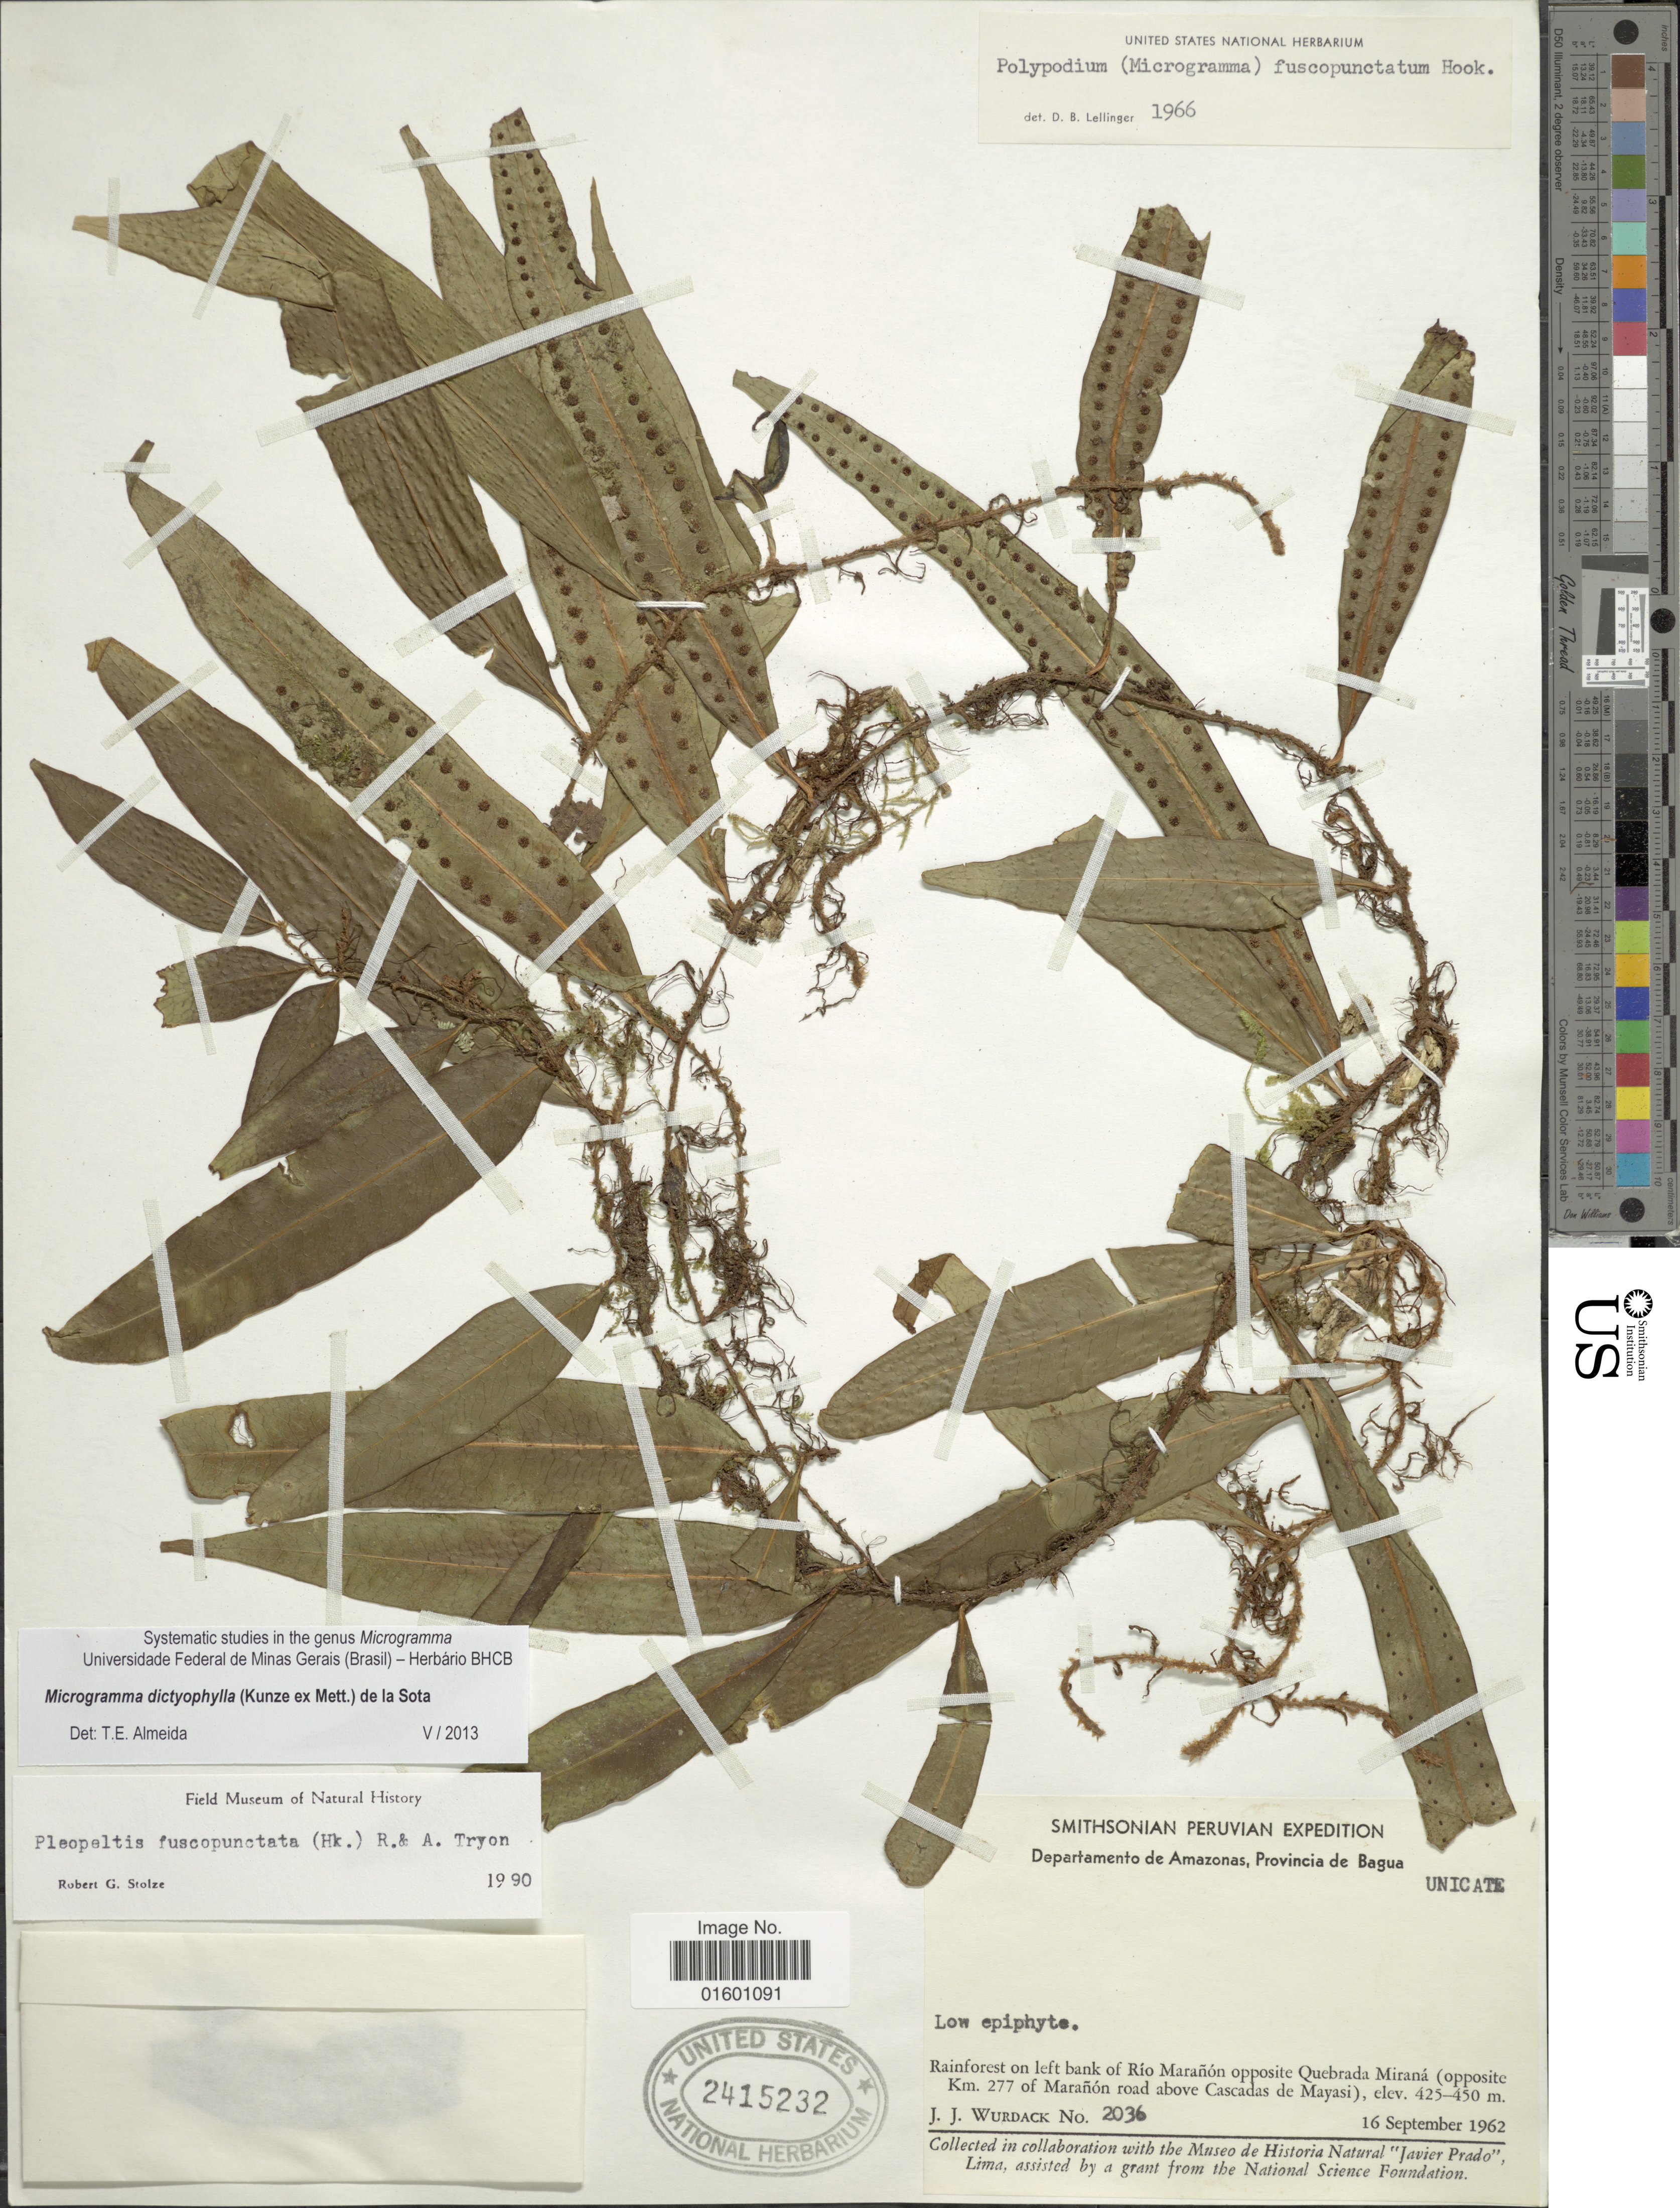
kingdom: Plantae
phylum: Tracheophyta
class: Polypodiopsida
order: Polypodiales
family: Polypodiaceae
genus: Microgramma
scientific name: Microgramma dictyophylla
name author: (Kunze ex Mett.) de la Sota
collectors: J. J. Wurdack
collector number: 2036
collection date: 1962-09-16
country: Peru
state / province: Amazonas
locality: Provincia de Bagua, Rainforest on left bank of Rio Maranon opposite Quebrada Mirana (opposite km. 277 of maranon road above Cascadas de Mayasi)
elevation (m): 425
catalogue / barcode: US 2415232